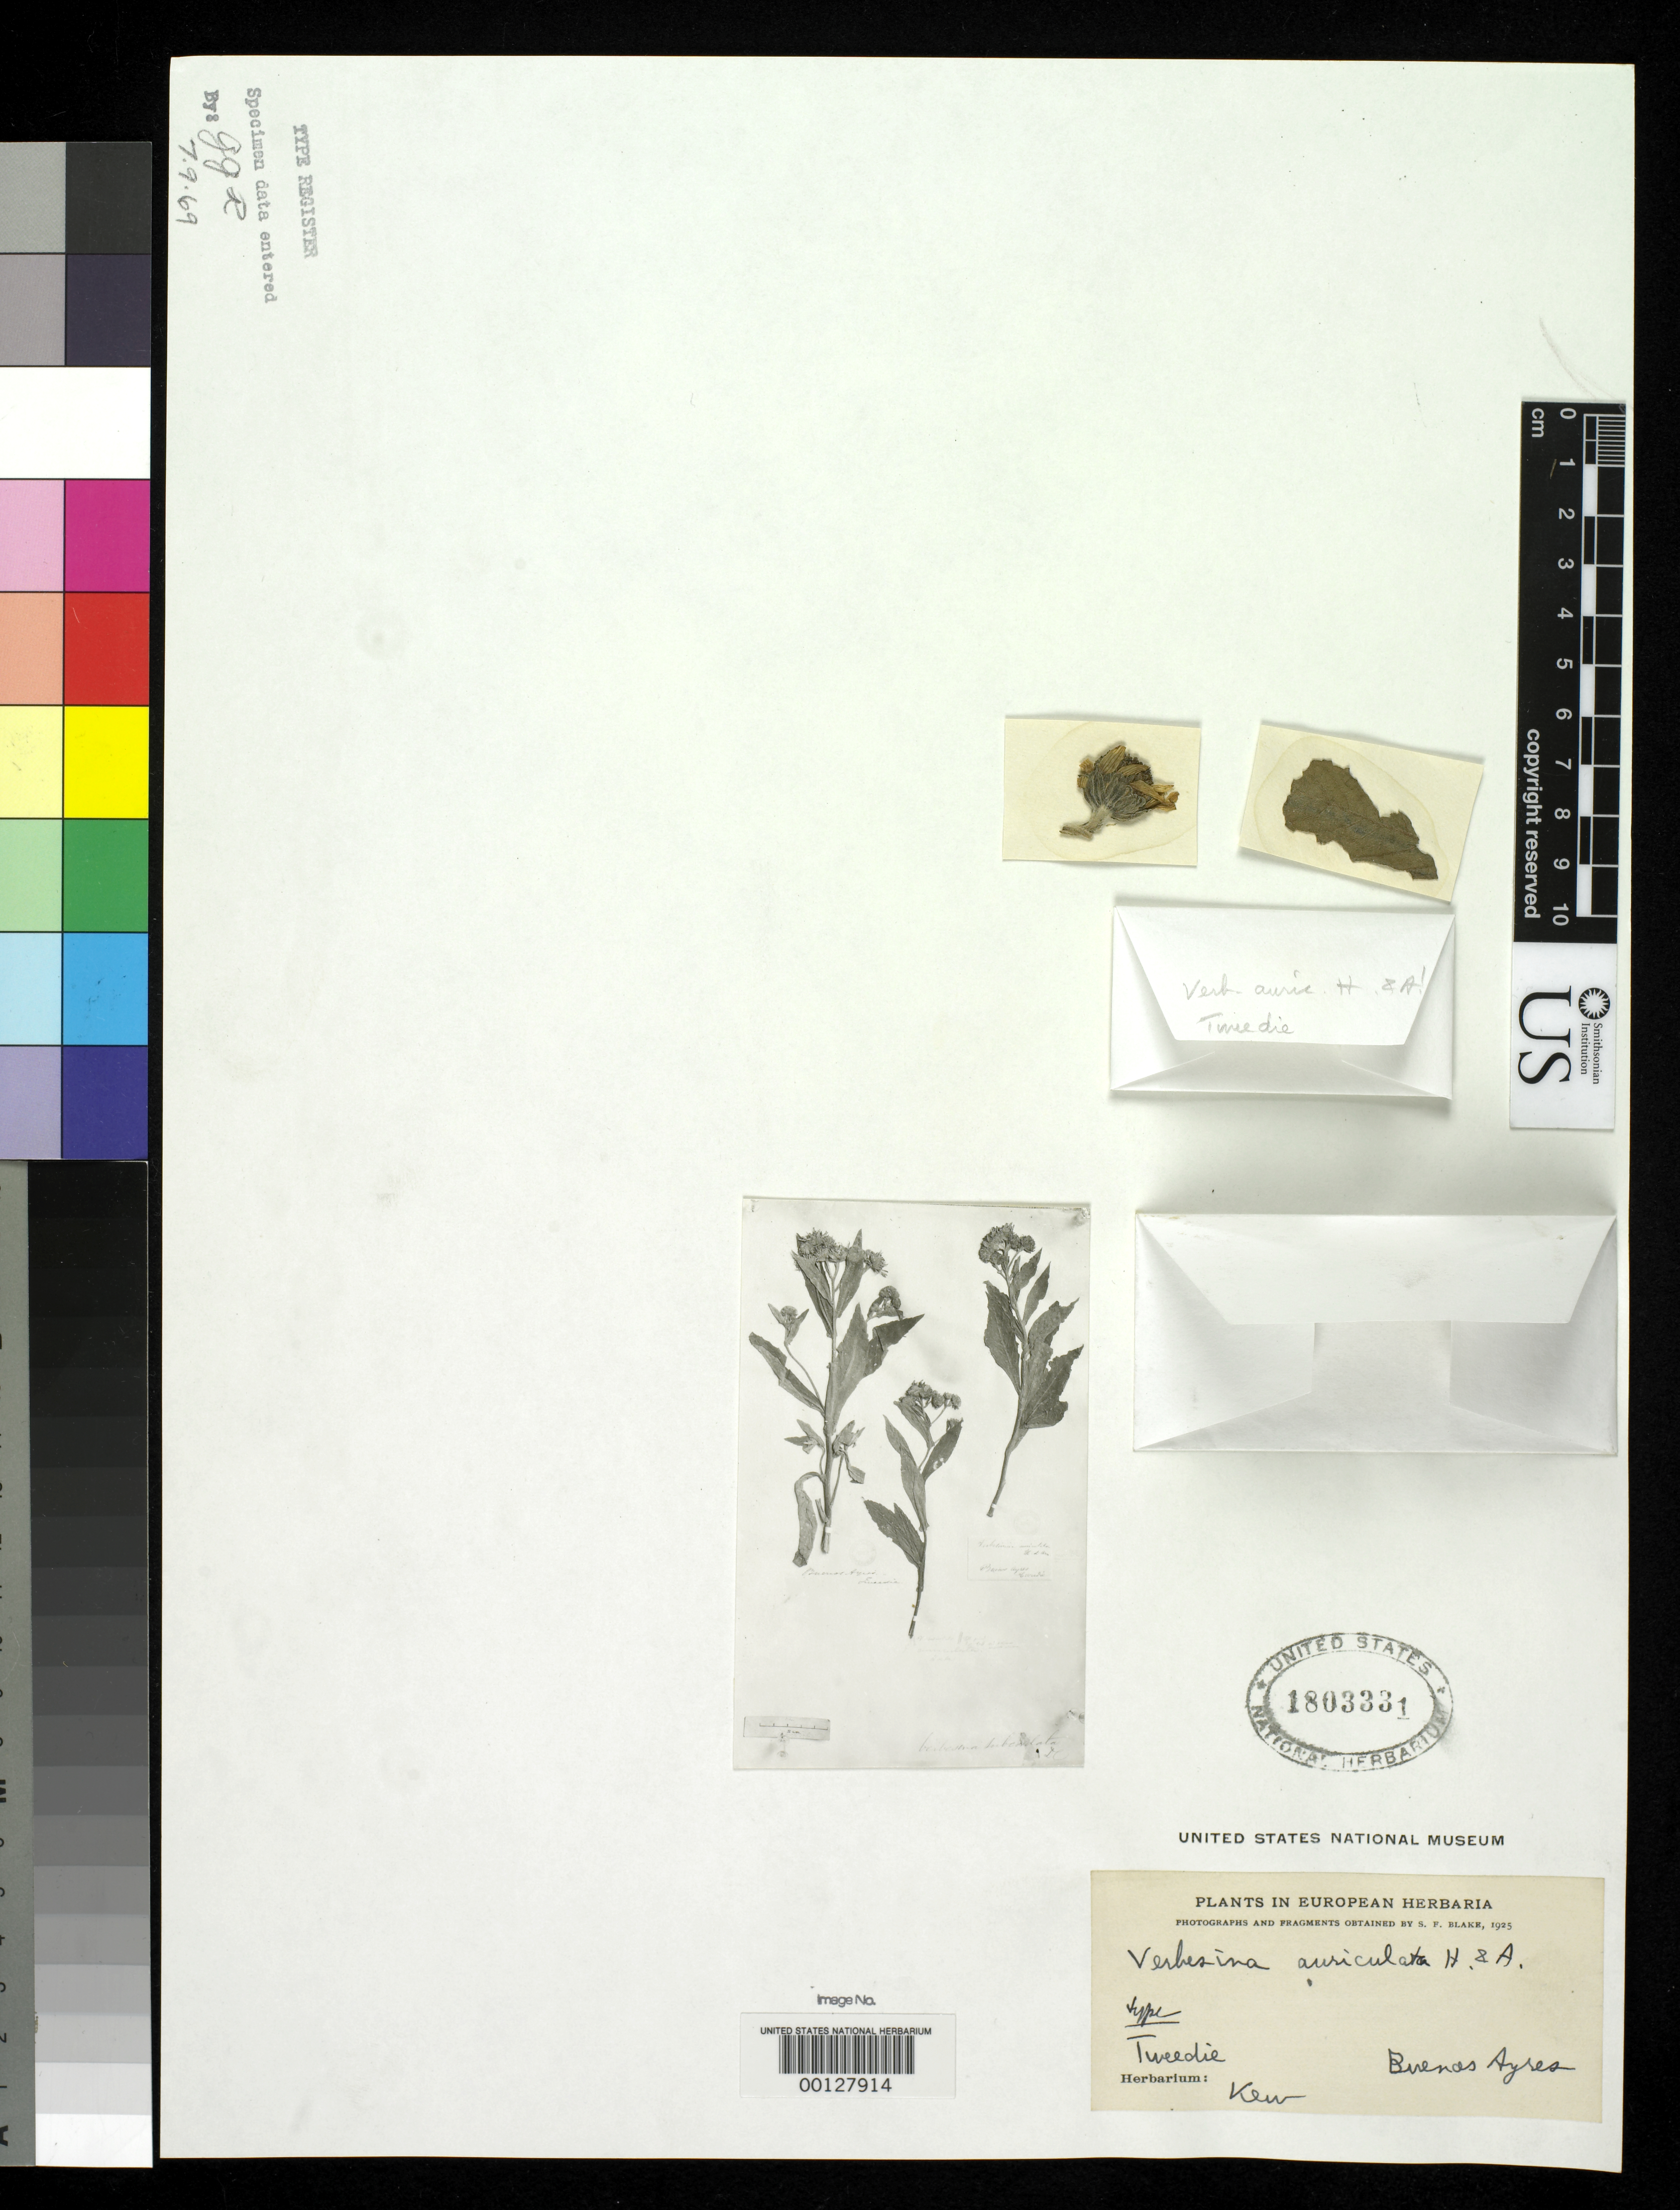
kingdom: Plantae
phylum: Tracheophyta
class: Magnoliopsida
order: Asterales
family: Asteraceae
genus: Verbesina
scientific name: Verbesina auriculata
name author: Hook. & Arn. in Hook.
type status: Type Fragment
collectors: J. Tweedie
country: Argentina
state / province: Ciudad Autónoma de Buenos Aires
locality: Buenos Aires.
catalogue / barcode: US 1803331